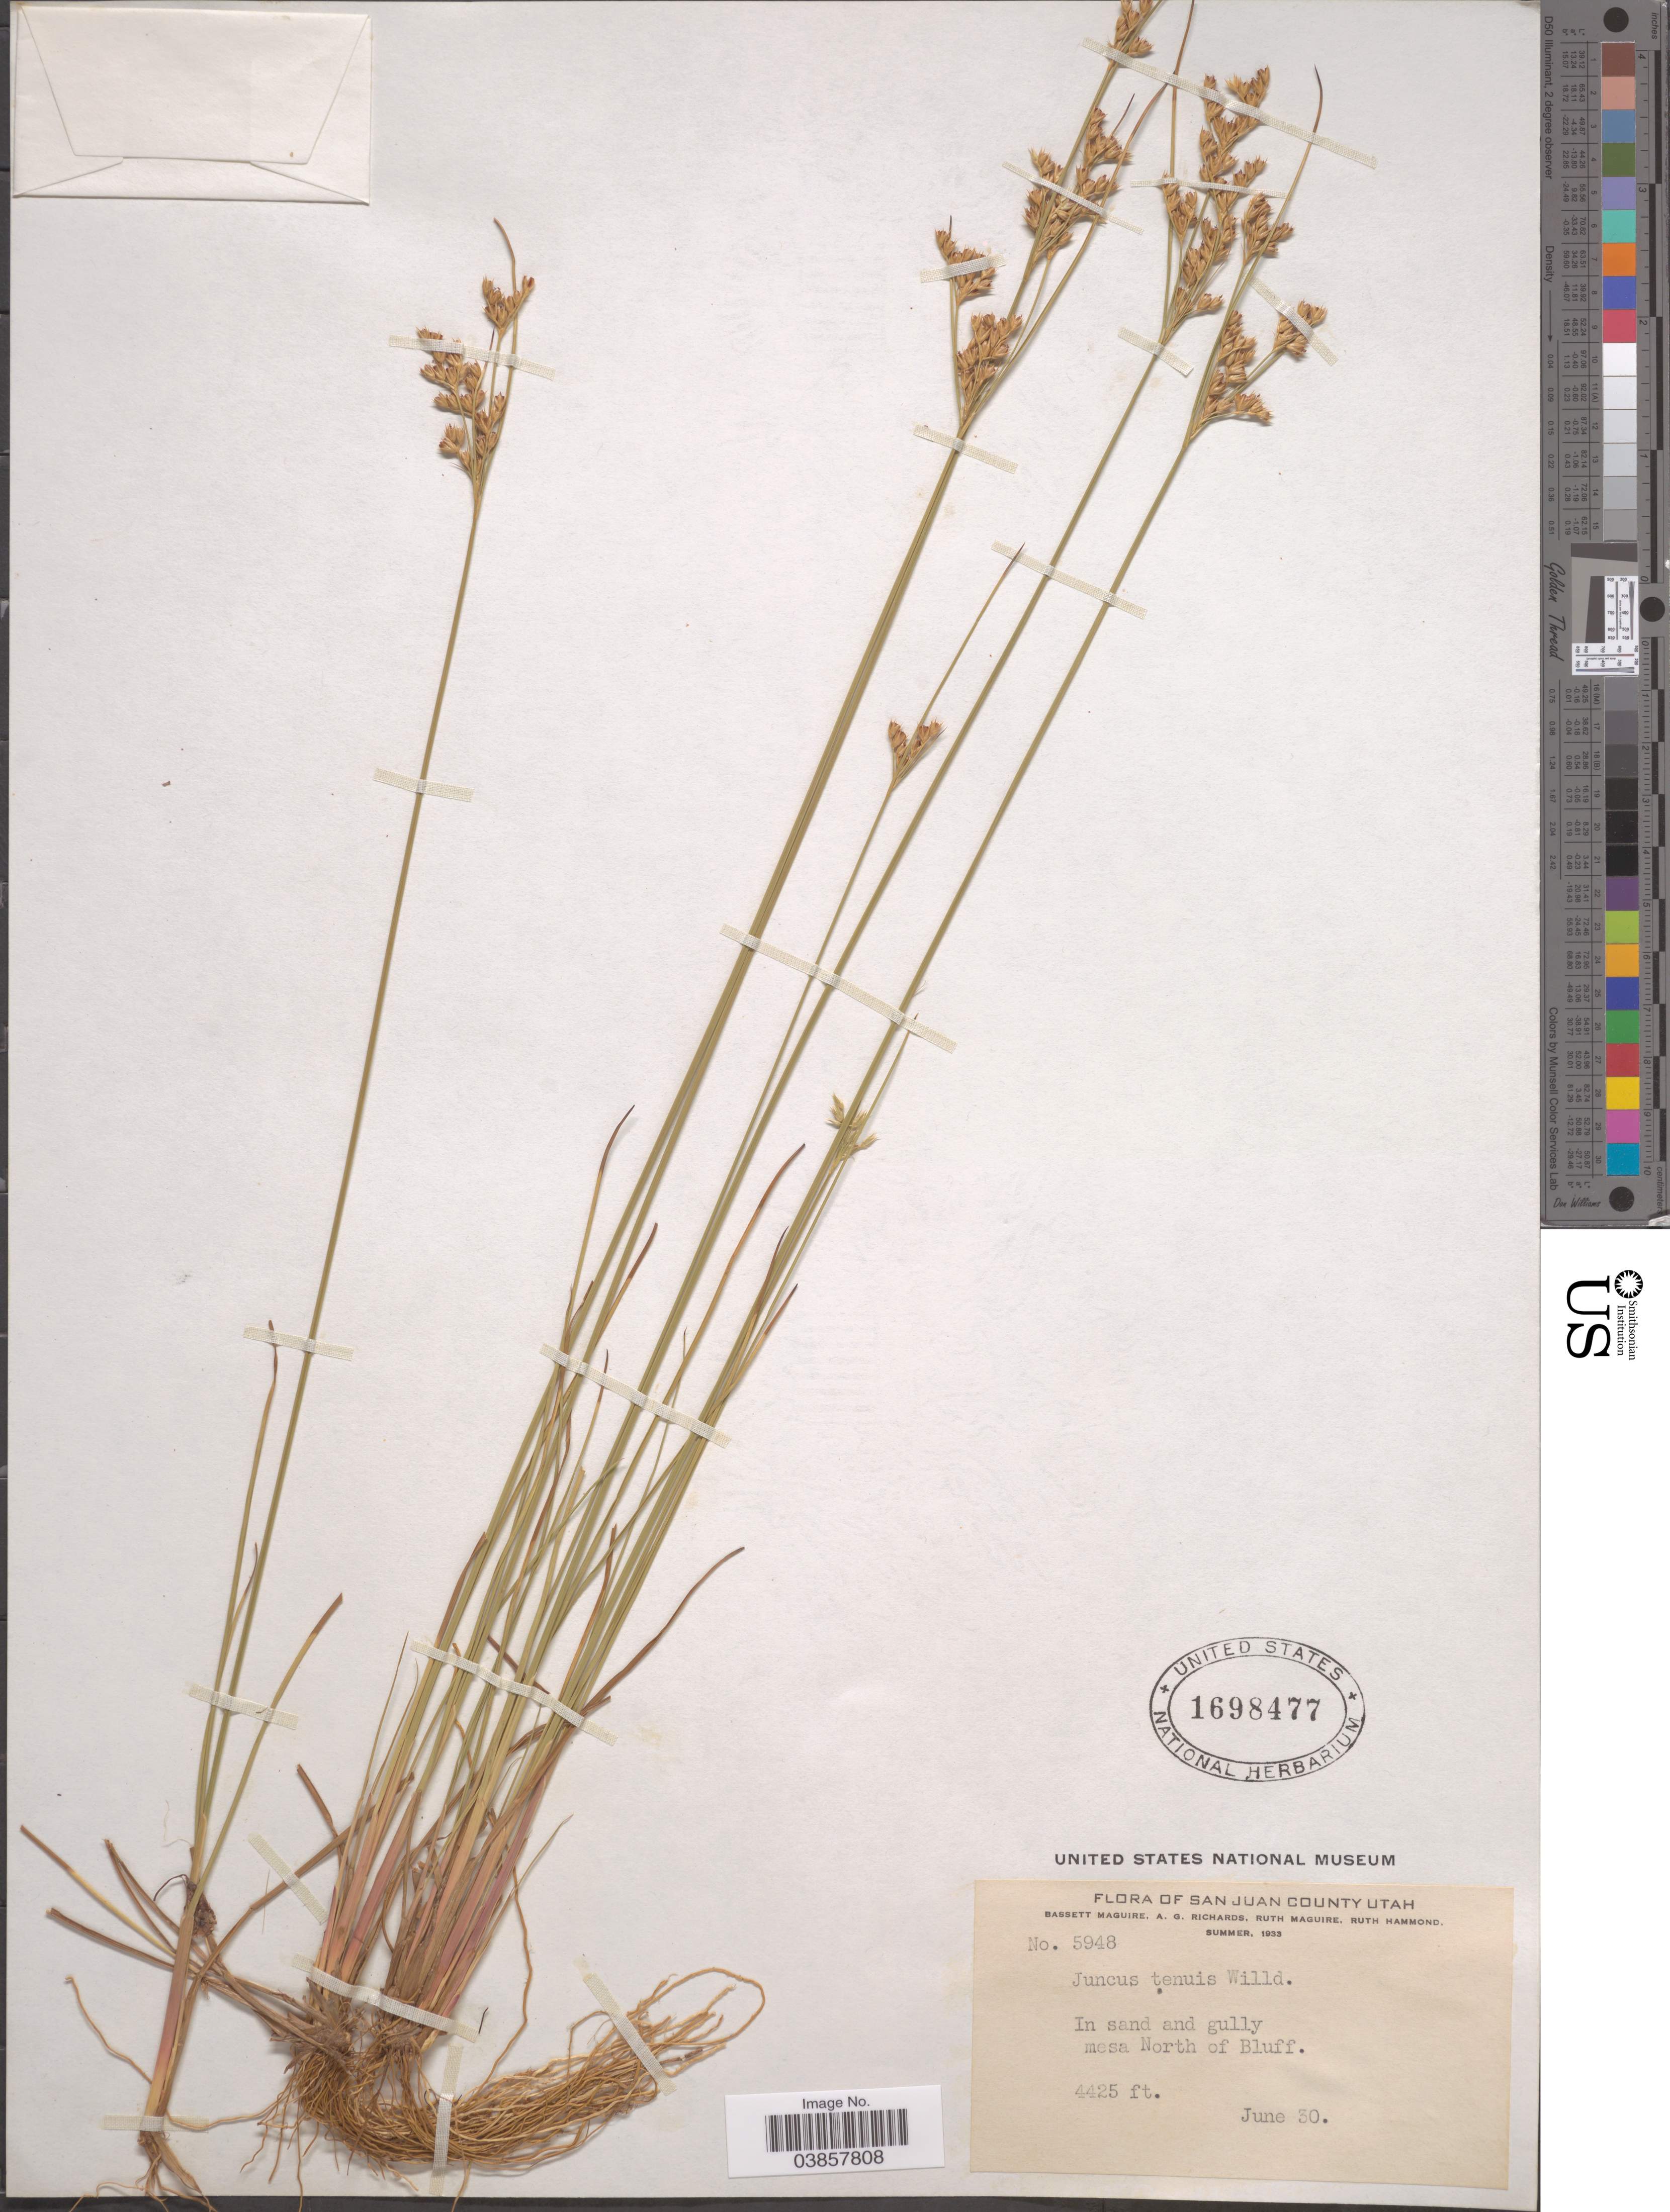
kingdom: Plantae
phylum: Tracheophyta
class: Liliopsida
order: Poales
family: Juncaceae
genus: Juncus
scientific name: Juncus tenuis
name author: Willd.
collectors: B. Maguire, A. Richards, R. R. Maguire & R. Hammond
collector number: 5948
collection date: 1933-06-30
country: United States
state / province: Utah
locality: San Juan County. In sand and gully mesa North of Bluff.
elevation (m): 1349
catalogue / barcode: US 1698477